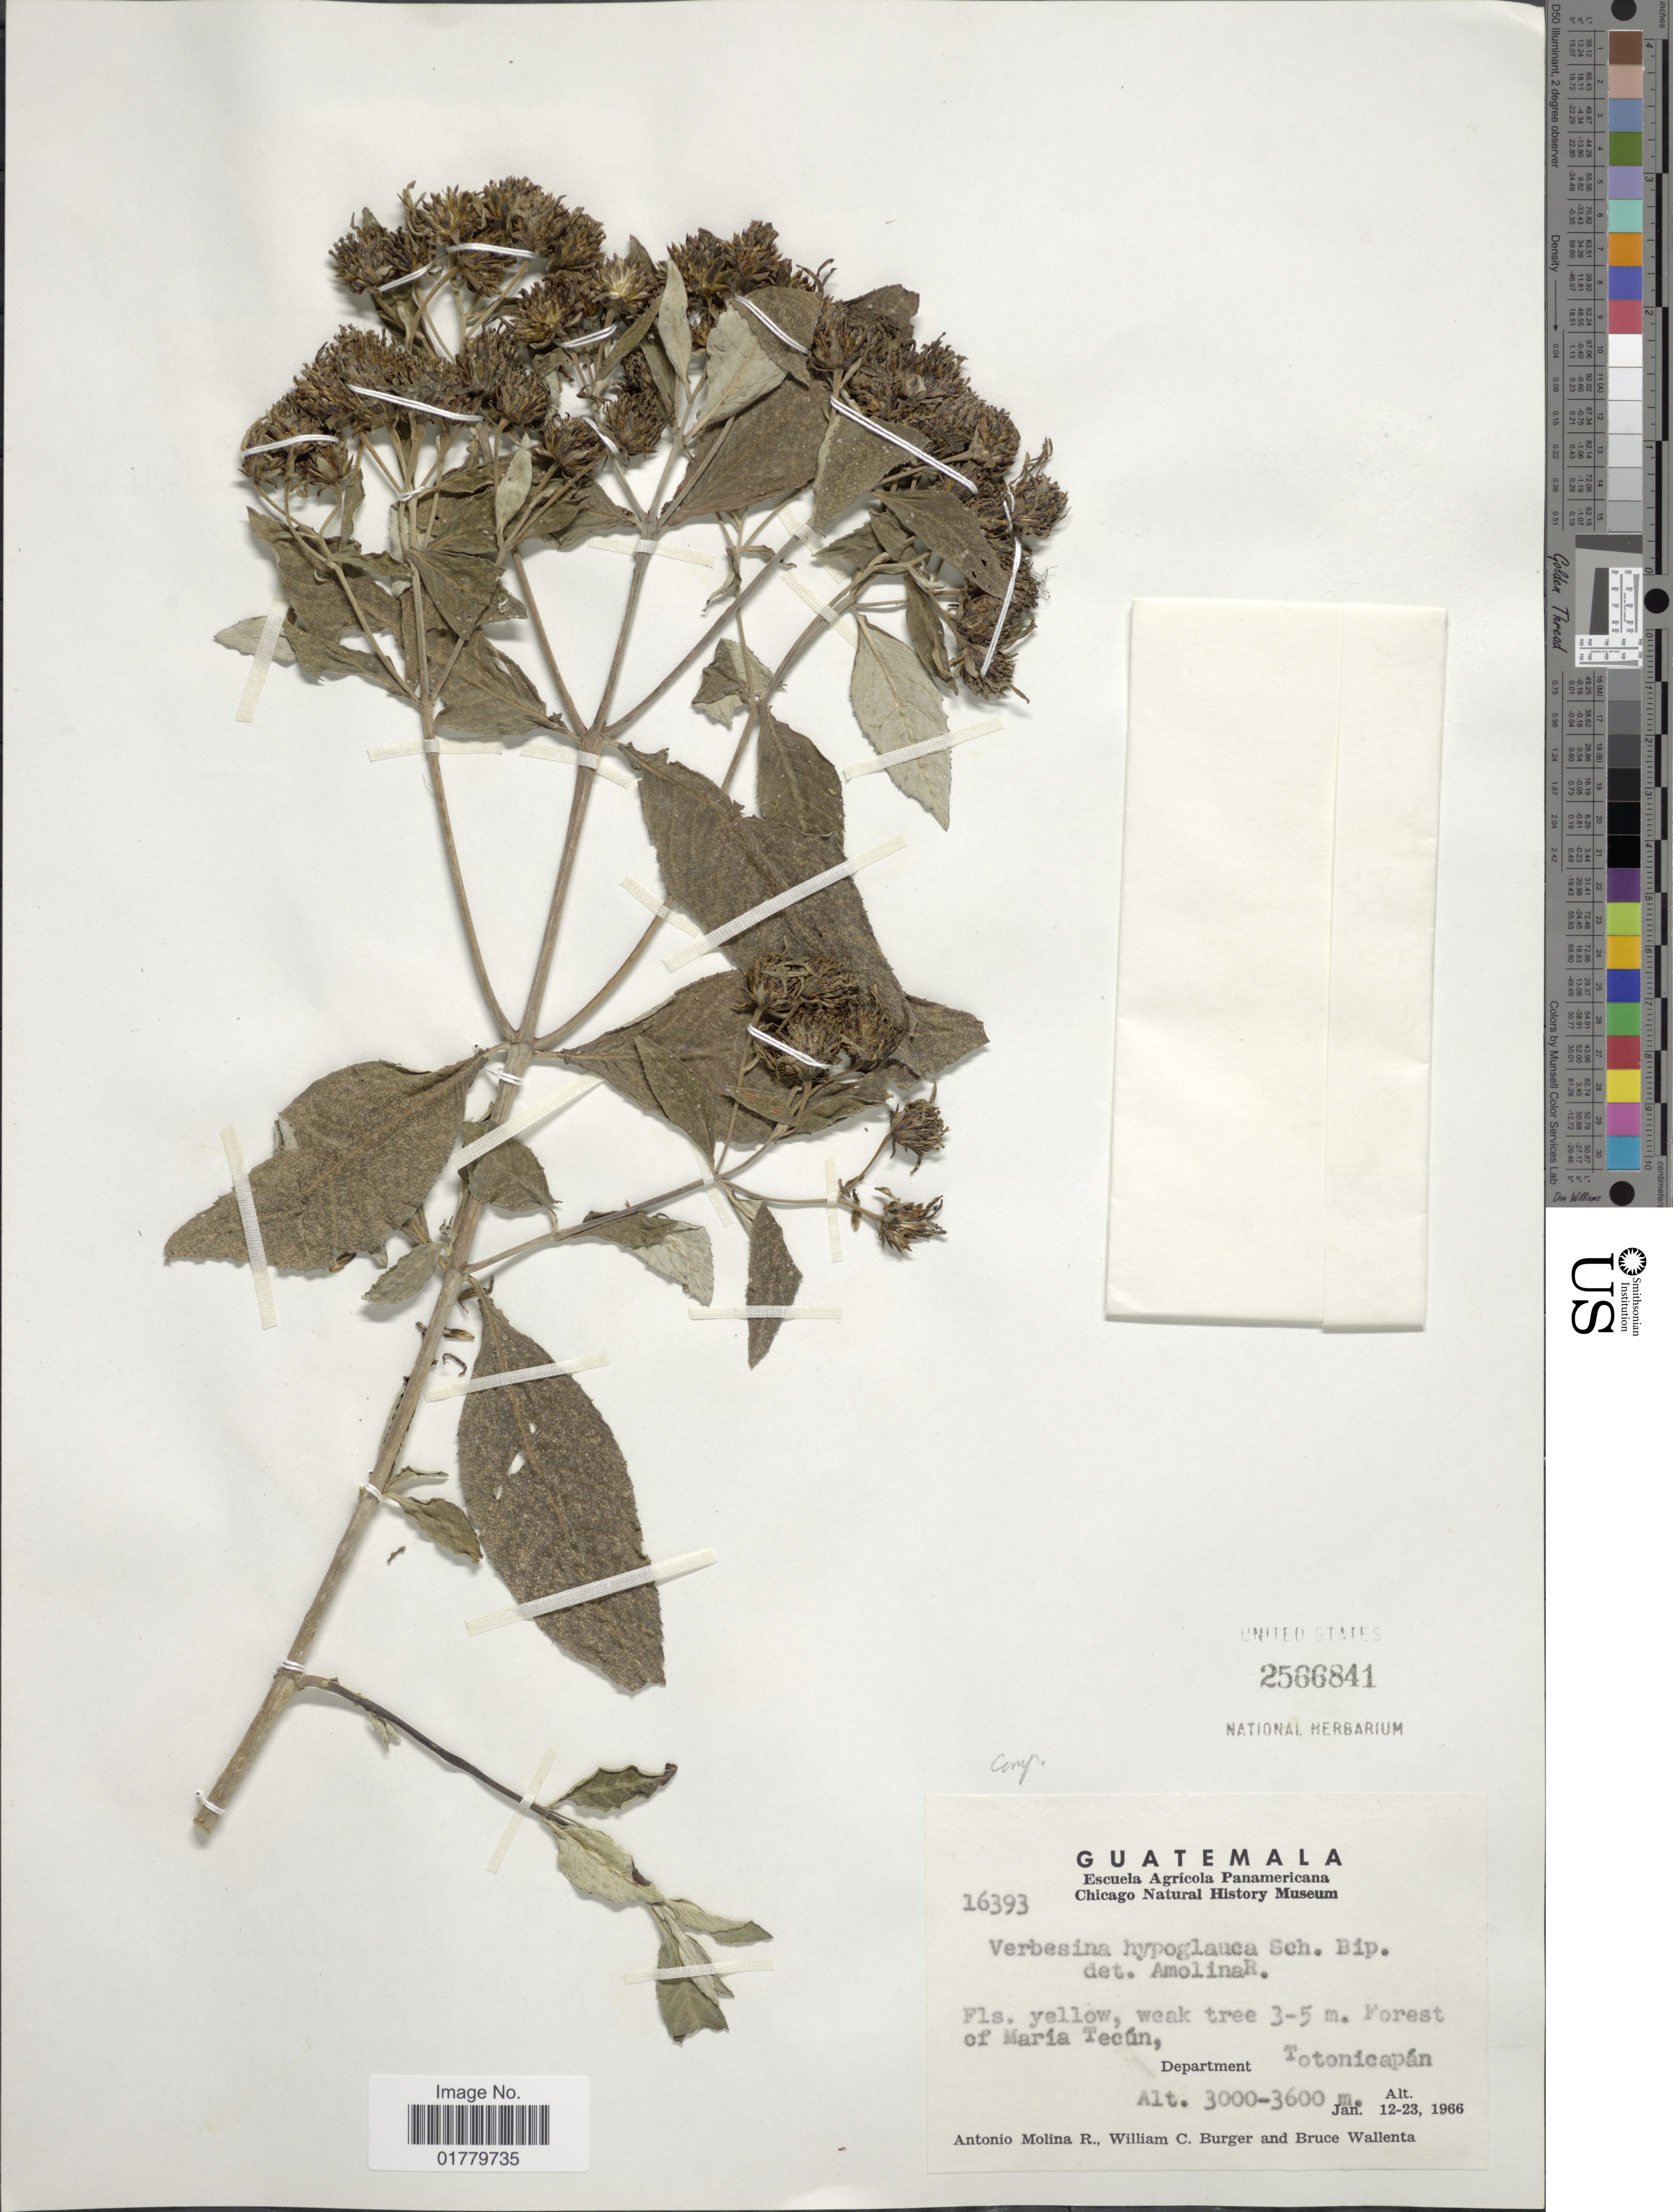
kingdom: Plantae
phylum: Tracheophyta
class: Magnoliopsida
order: Asterales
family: Asteraceae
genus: Verbesina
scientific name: Verbesina hypoglauca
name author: Sch. Bip. ex Klatt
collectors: A. Molina R., W. Burger & B. Wallenta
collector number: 16393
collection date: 1966-01-12/1966-01-23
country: Guatemala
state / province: Totonicapan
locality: Forest of María Tecún, Department Totonicapán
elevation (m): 3000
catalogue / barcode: US 2566841